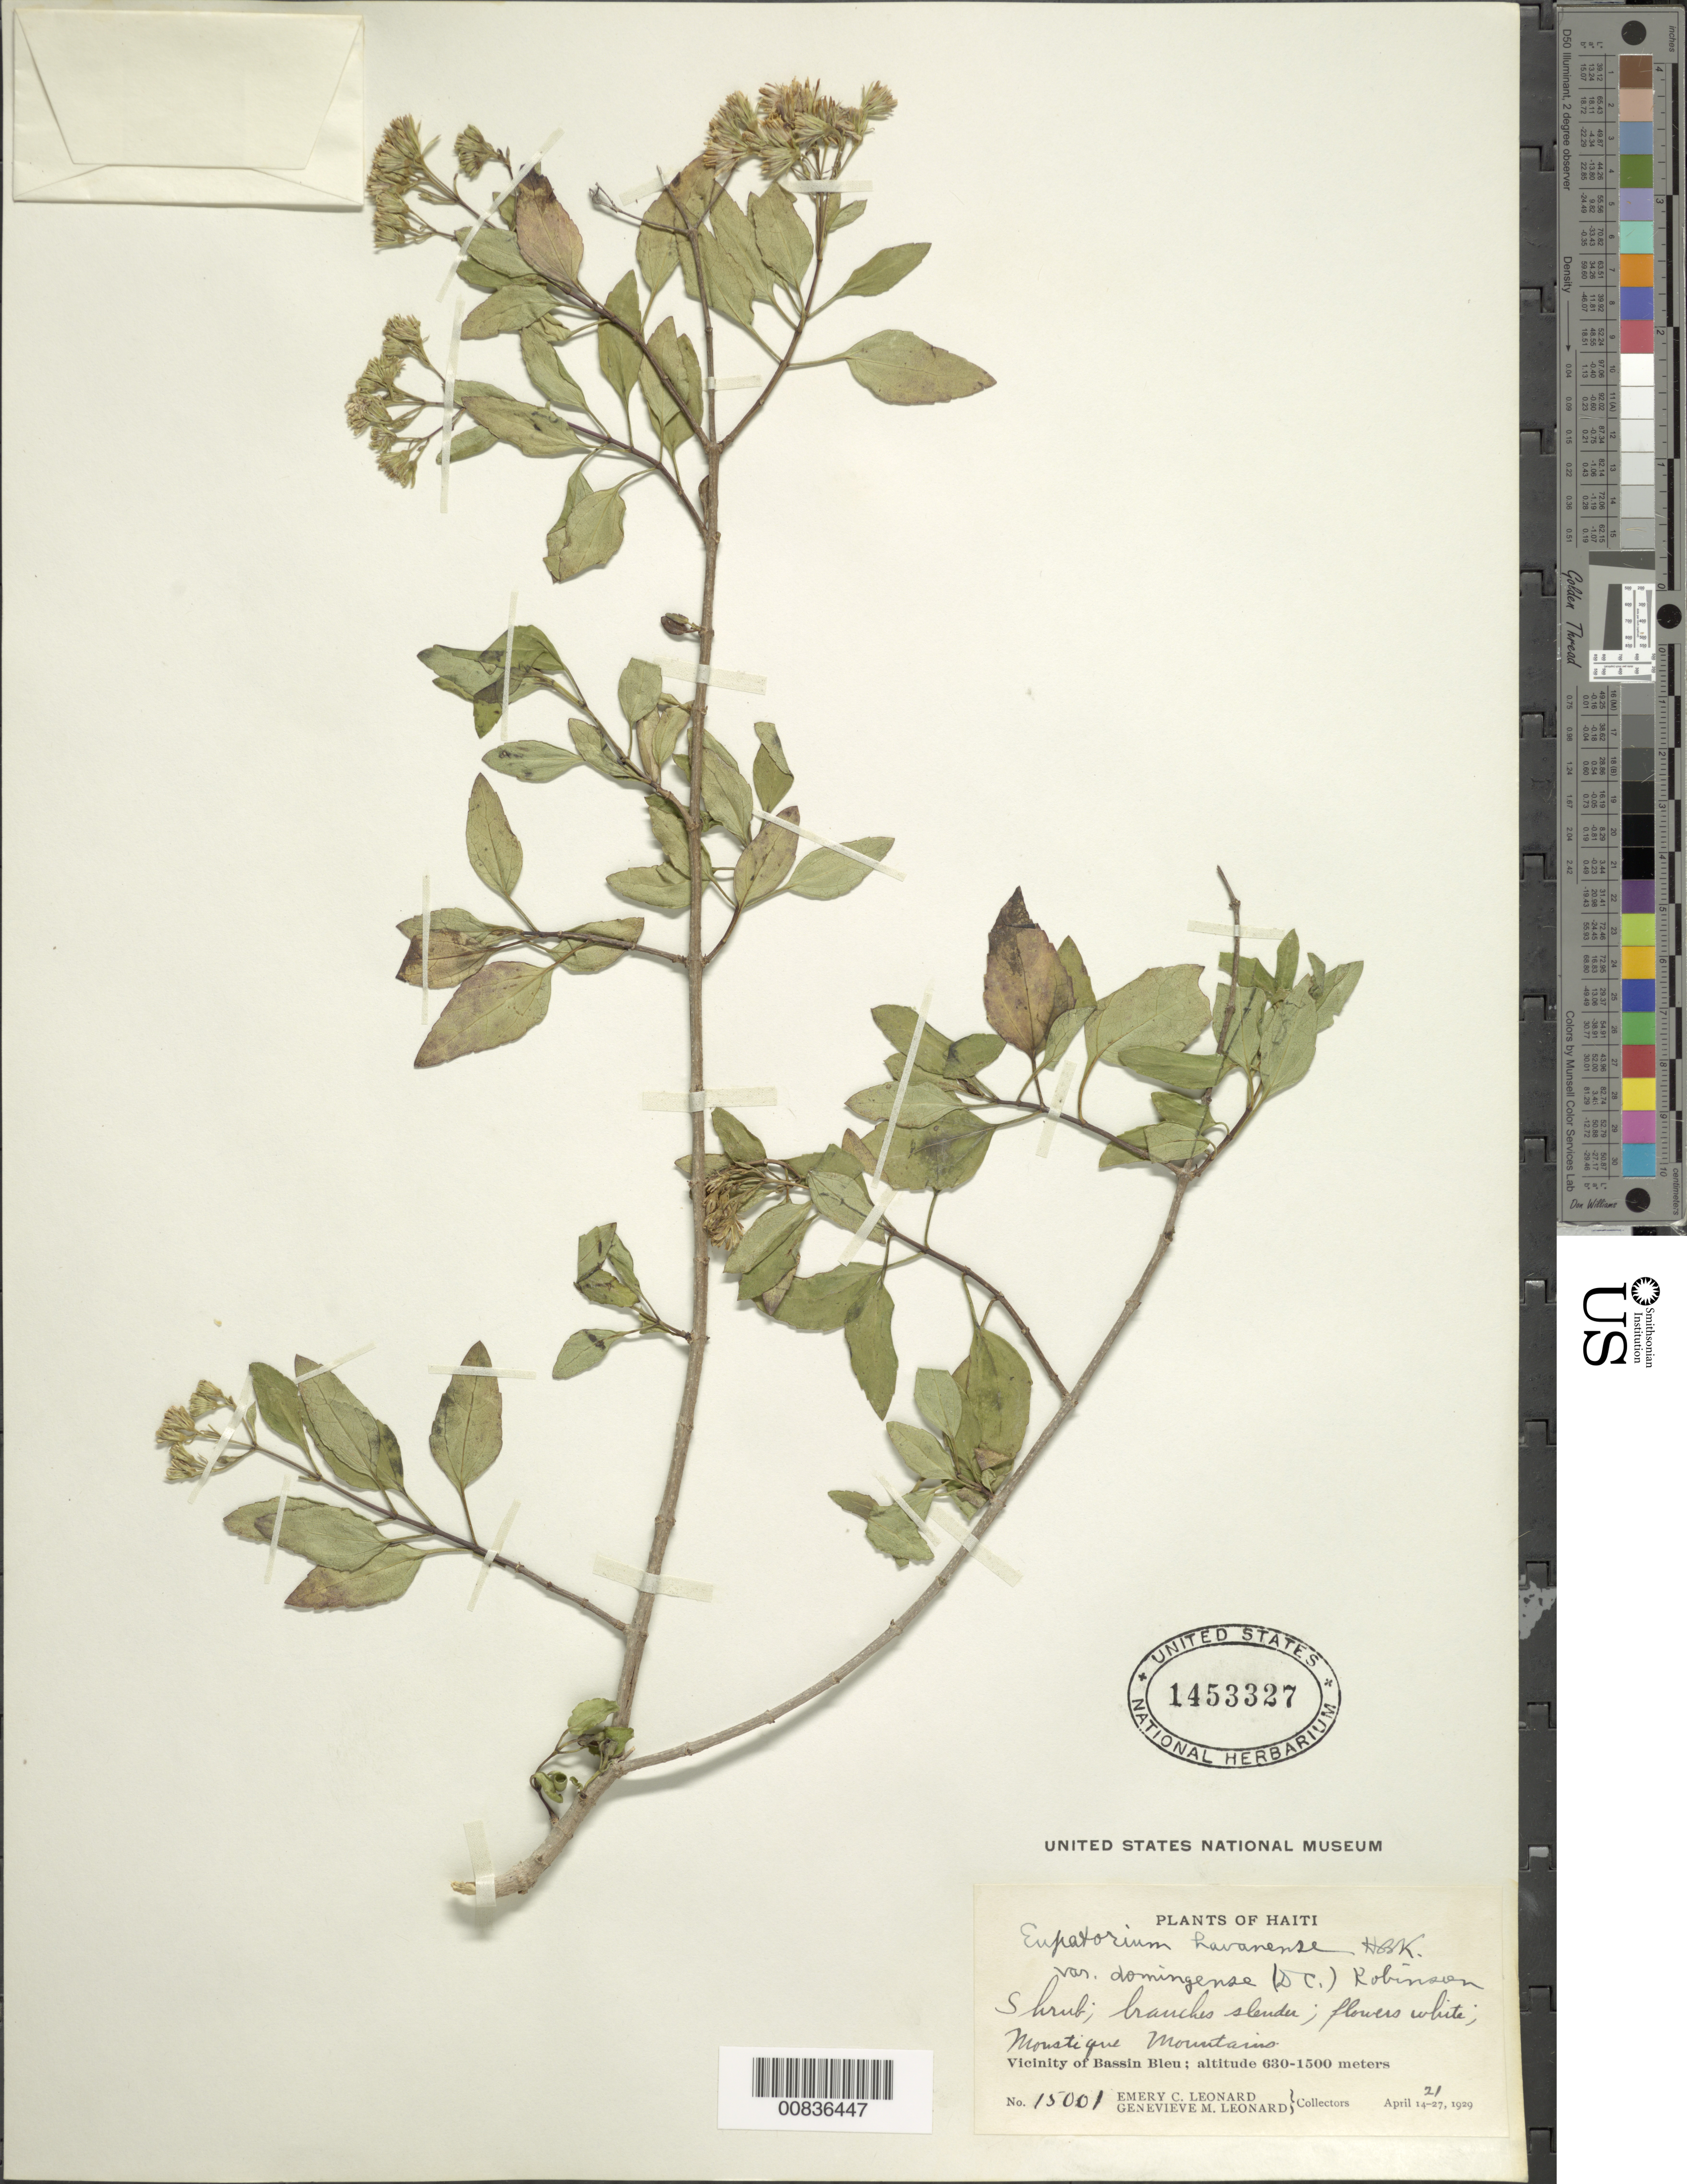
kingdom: Plantae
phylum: Tracheophyta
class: Magnoliopsida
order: Asterales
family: Asteraceae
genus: Ageratina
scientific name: Ageratina havanensis var. domingense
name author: (DC.) H. Rob.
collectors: E. C. Leonard & G. M. Leonard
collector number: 15001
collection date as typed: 21 Apr 1929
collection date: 1929-04-21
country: Haiti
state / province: Nord-Ouest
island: Hispaniola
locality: Vicinity of Bassin Bleu, Moustique Mountains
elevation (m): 630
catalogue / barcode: US 1453327